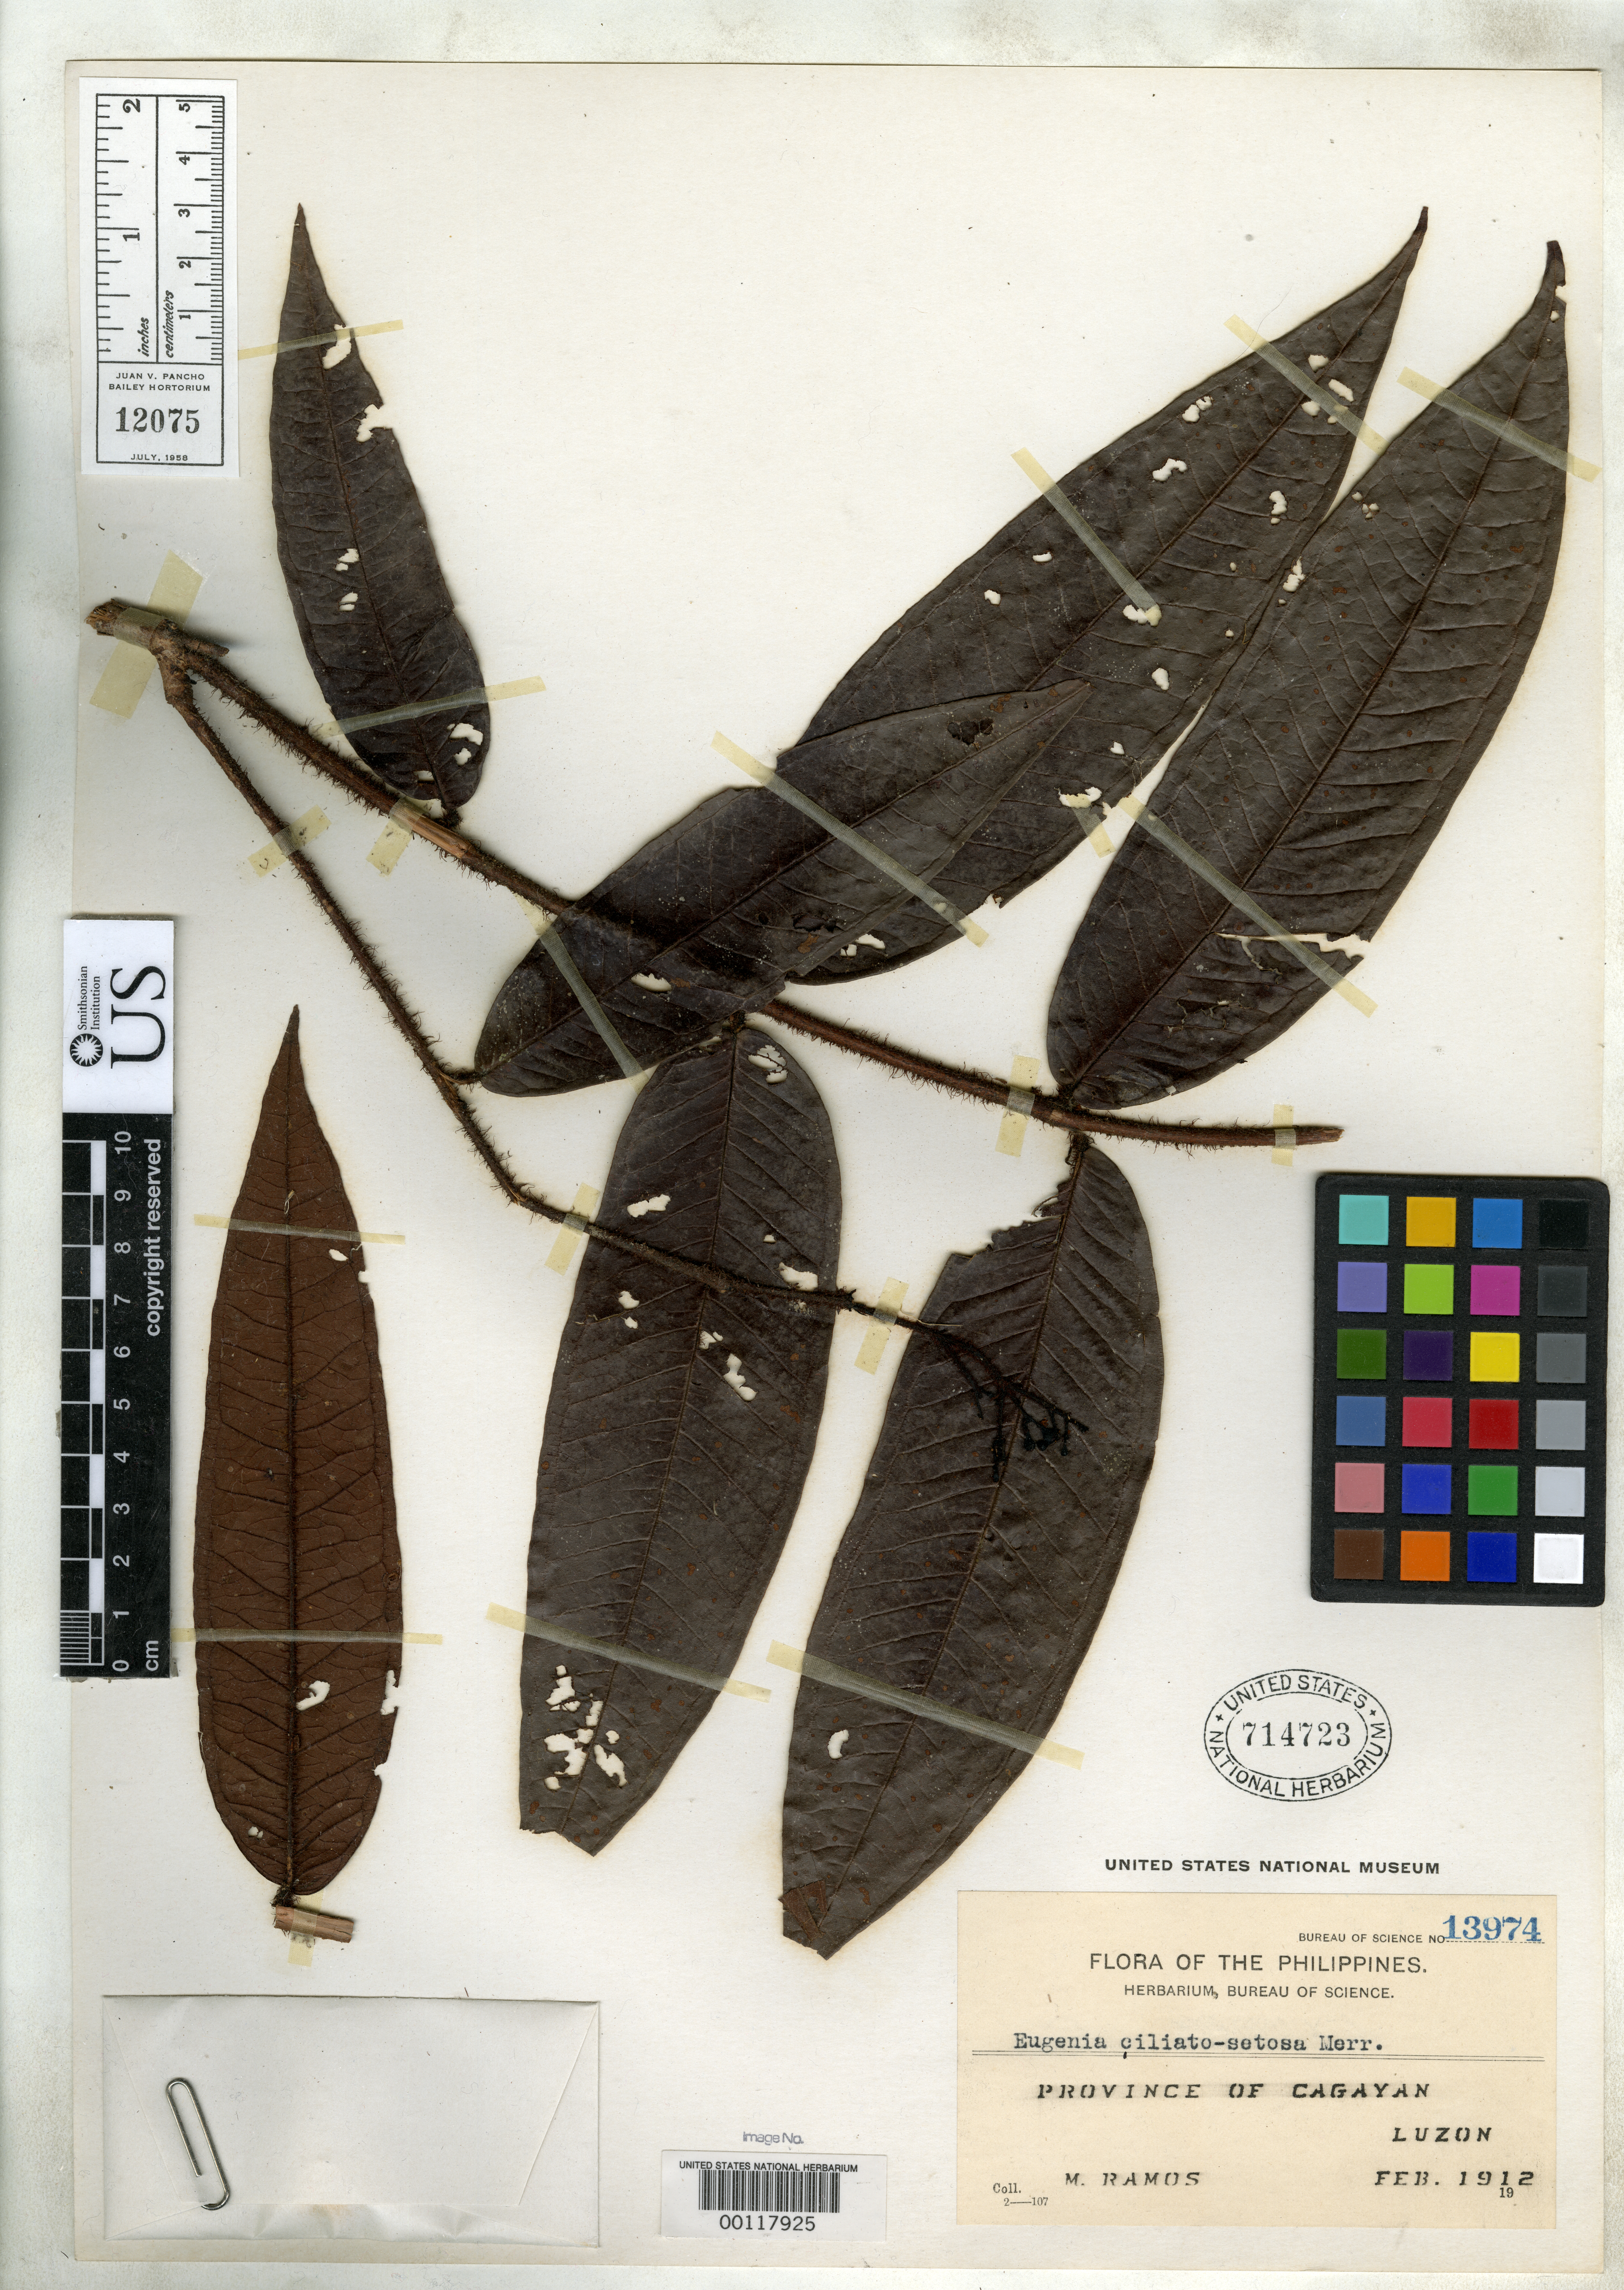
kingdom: Plantae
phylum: Tracheophyta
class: Magnoliopsida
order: Myrtales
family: Myrtaceae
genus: Eugenia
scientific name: Eugenia ciliato-setosa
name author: Merr.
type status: Isotype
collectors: M. Ramos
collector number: Bur. Sci. 13974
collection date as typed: Feb 1912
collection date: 1912-02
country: Philippines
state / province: Cagayan Valley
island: Luzon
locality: Cagayan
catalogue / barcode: US 714723